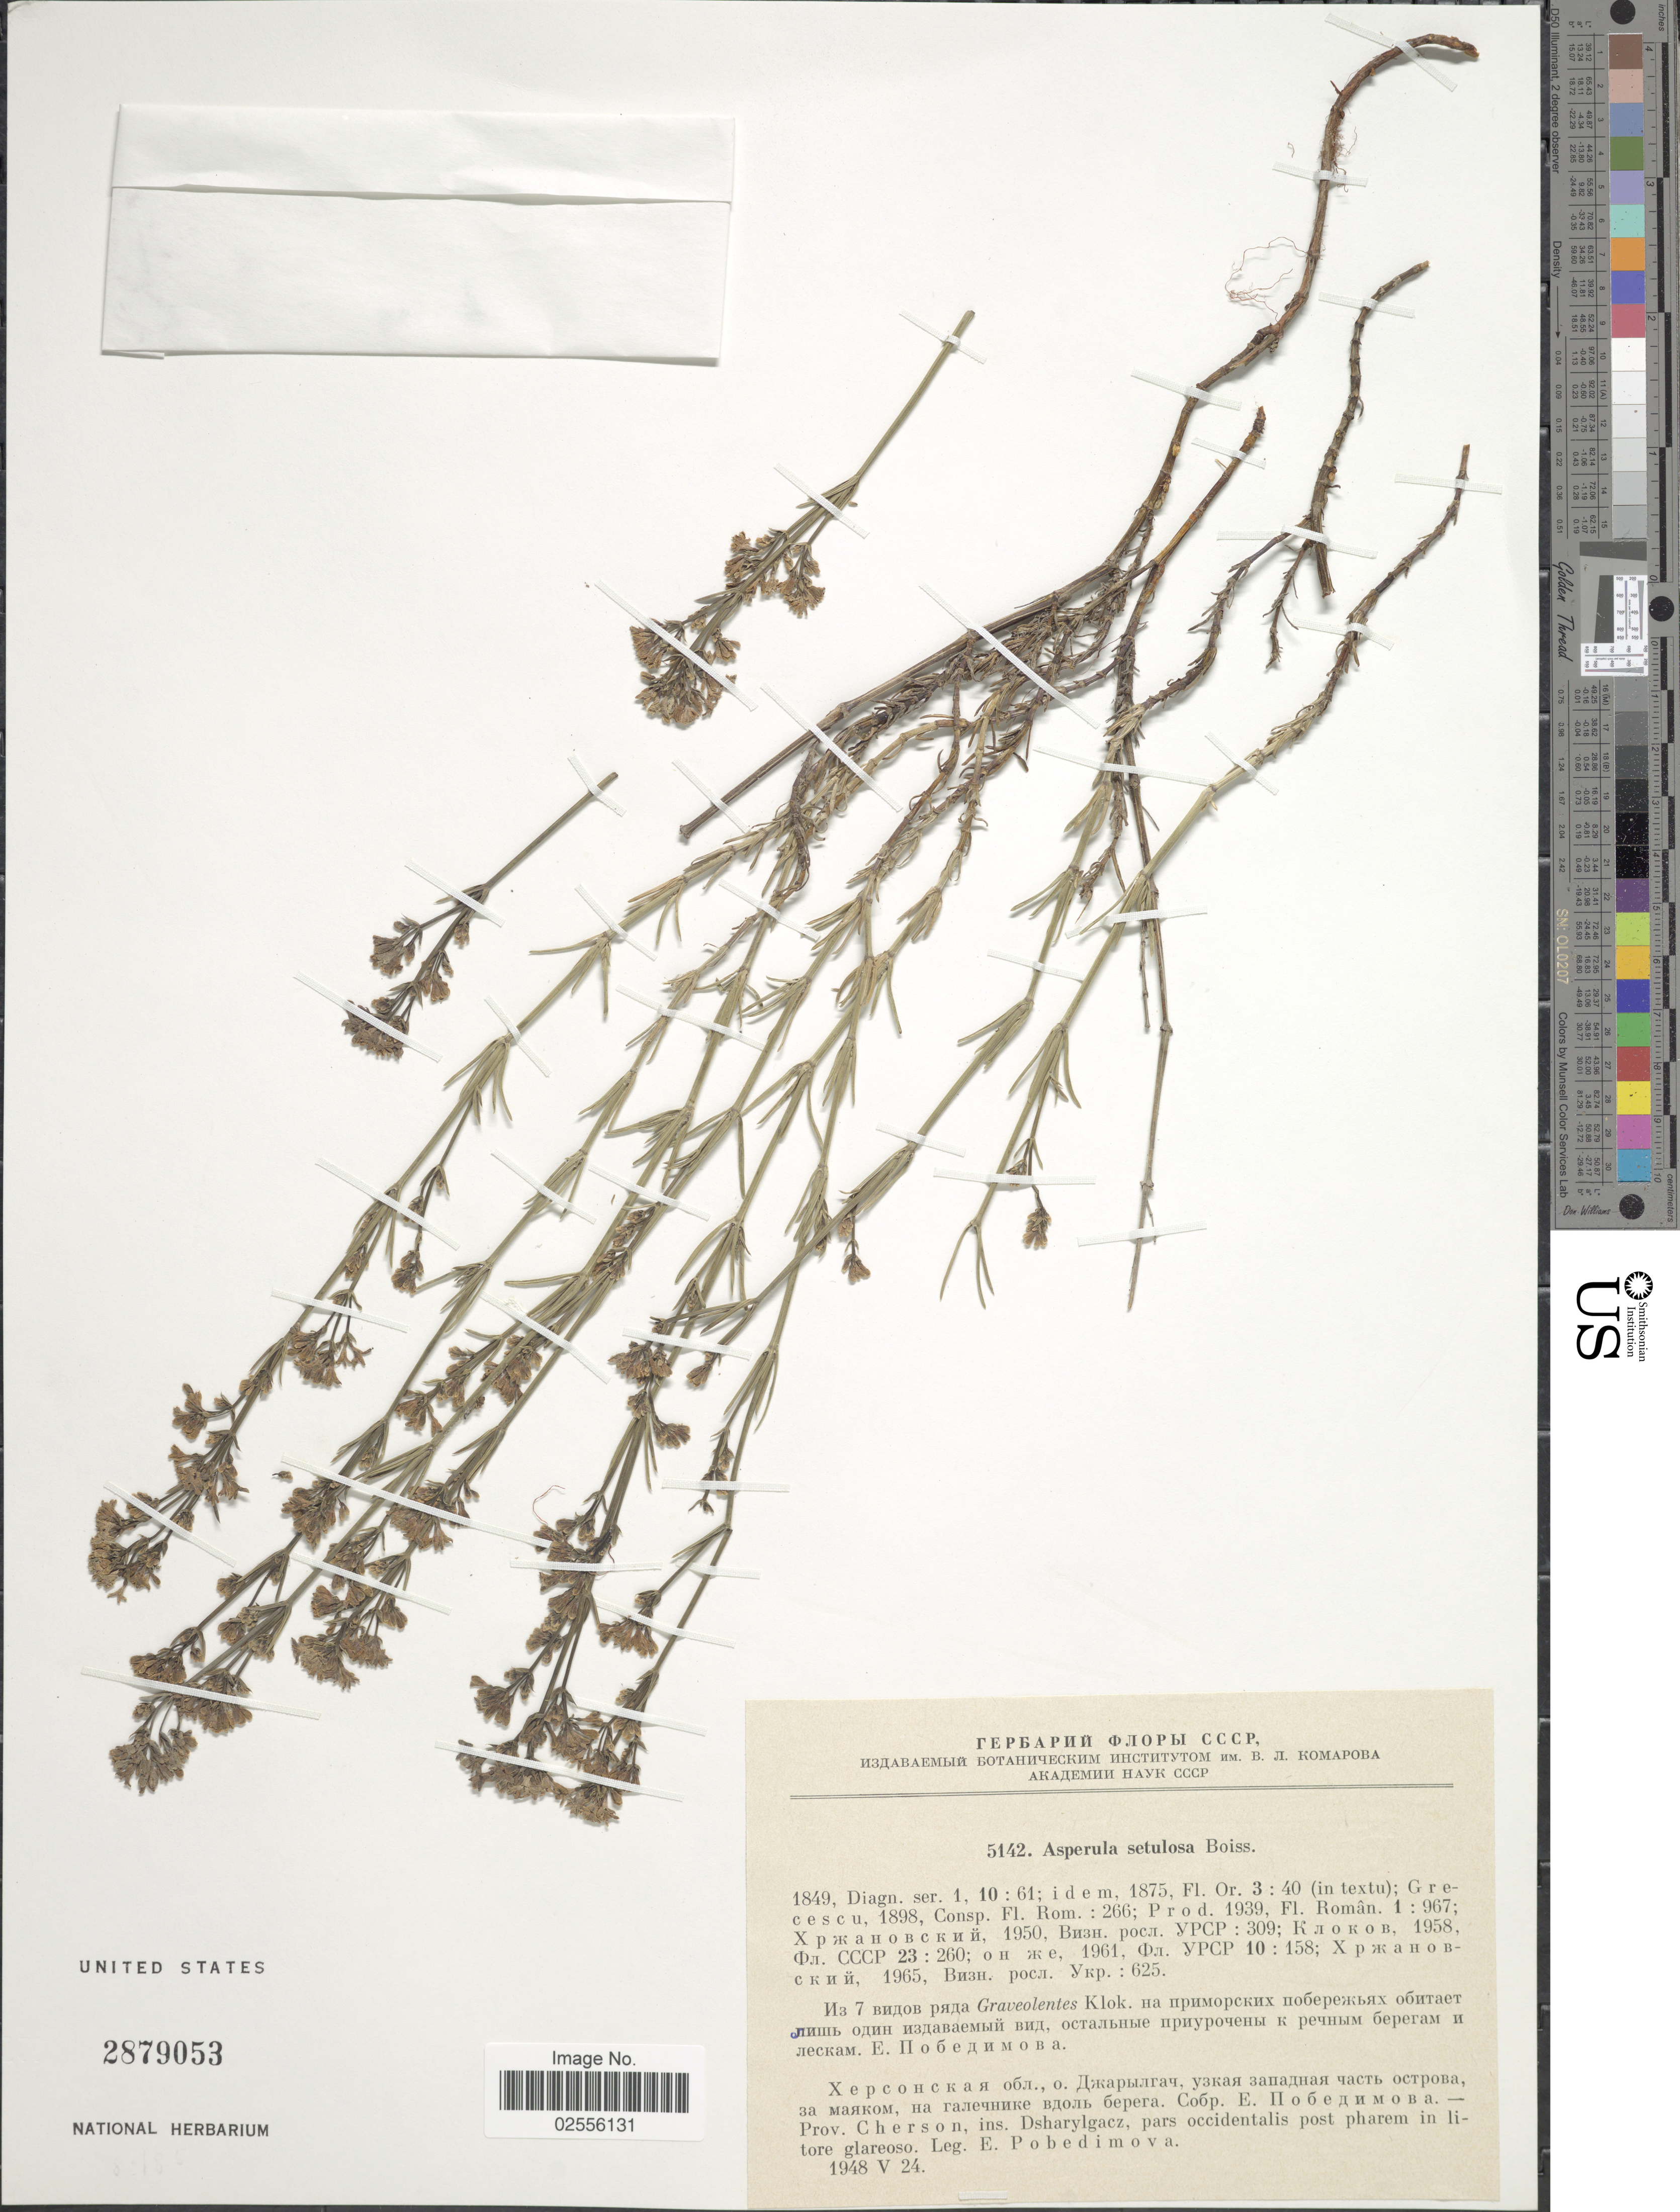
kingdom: Plantae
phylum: Tracheophyta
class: Magnoliopsida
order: Gentianales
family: Rubiaceae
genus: Asperula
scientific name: Asperula setulosa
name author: Boiss.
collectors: E. Pobedimova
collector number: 5142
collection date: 1948-05-24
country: Ukraine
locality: Prov. Cherson, ins. Dsharylgacz, pars occidentalis post pharem in litore glareoso.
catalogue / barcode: US 2879053